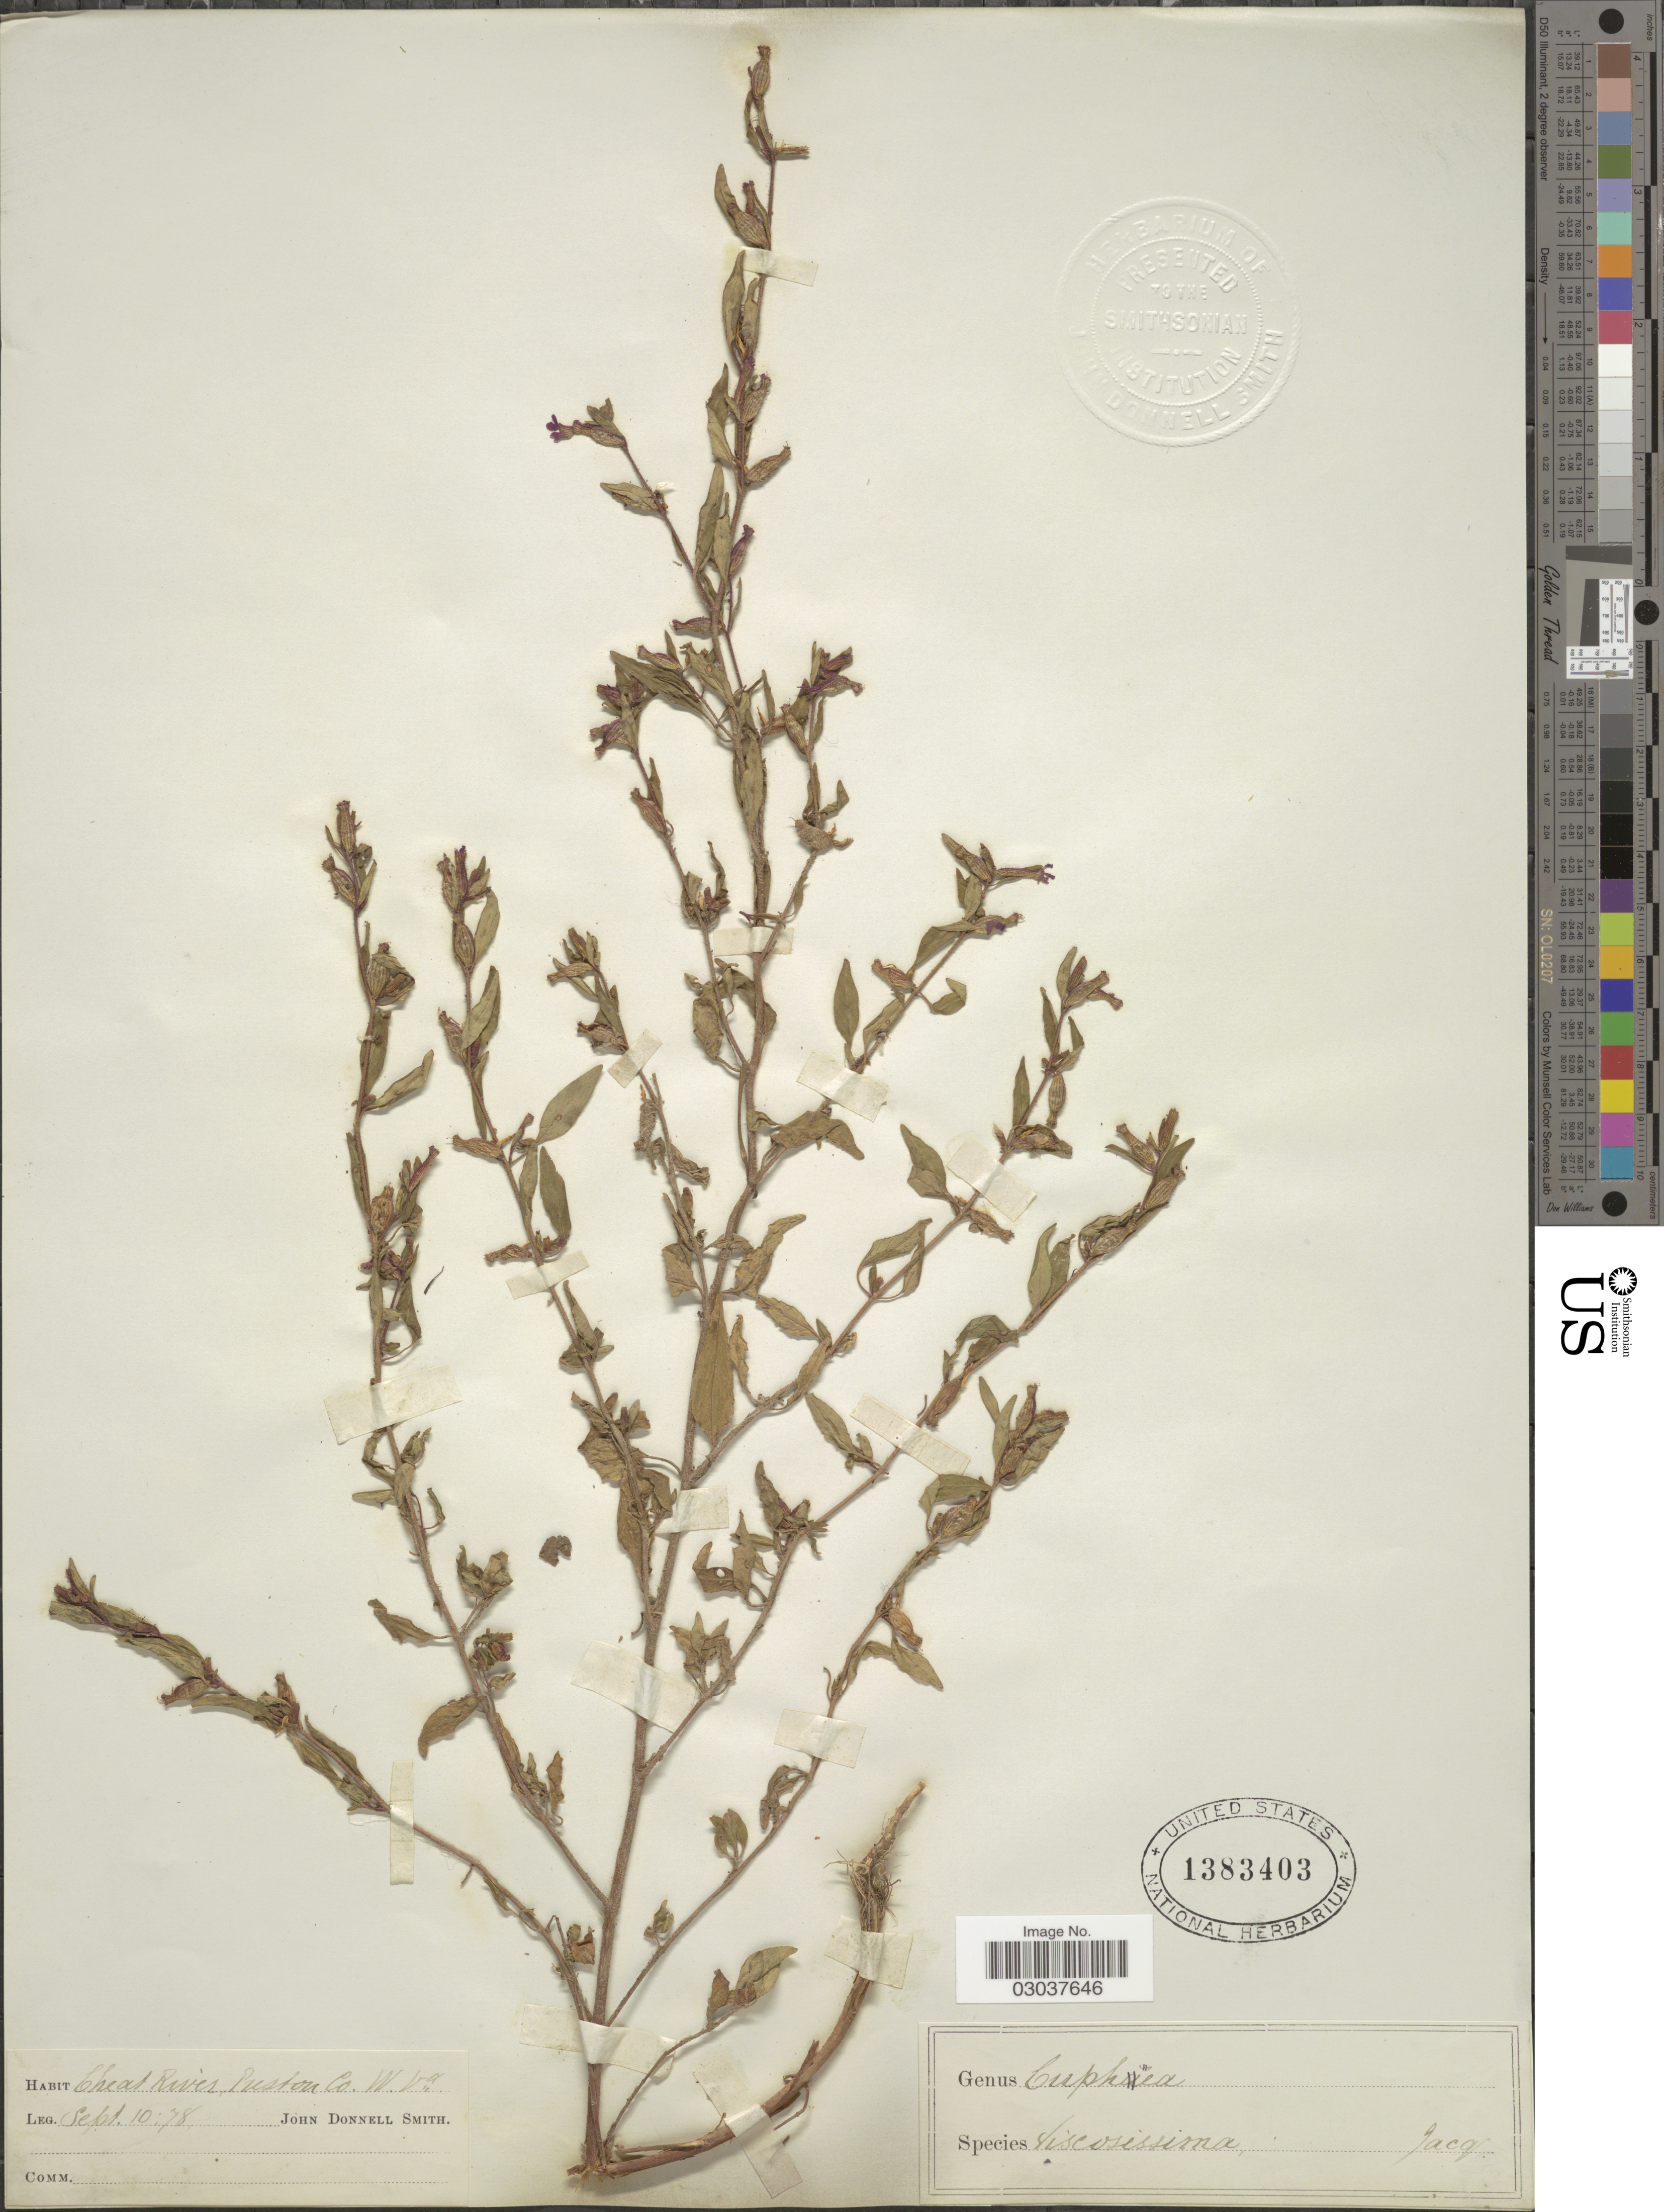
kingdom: Plantae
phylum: Tracheophyta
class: Magnoliopsida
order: Myrtales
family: Lythraceae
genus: Cuphea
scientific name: Cuphea petiolata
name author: Pohl ex Koehne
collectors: J. Donnell Smith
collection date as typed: Transcribed d/m/y: 10/9/78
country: United States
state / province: West Virginia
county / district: Preston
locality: Cheat River, Preston Co. W. VA.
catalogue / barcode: US 1383403